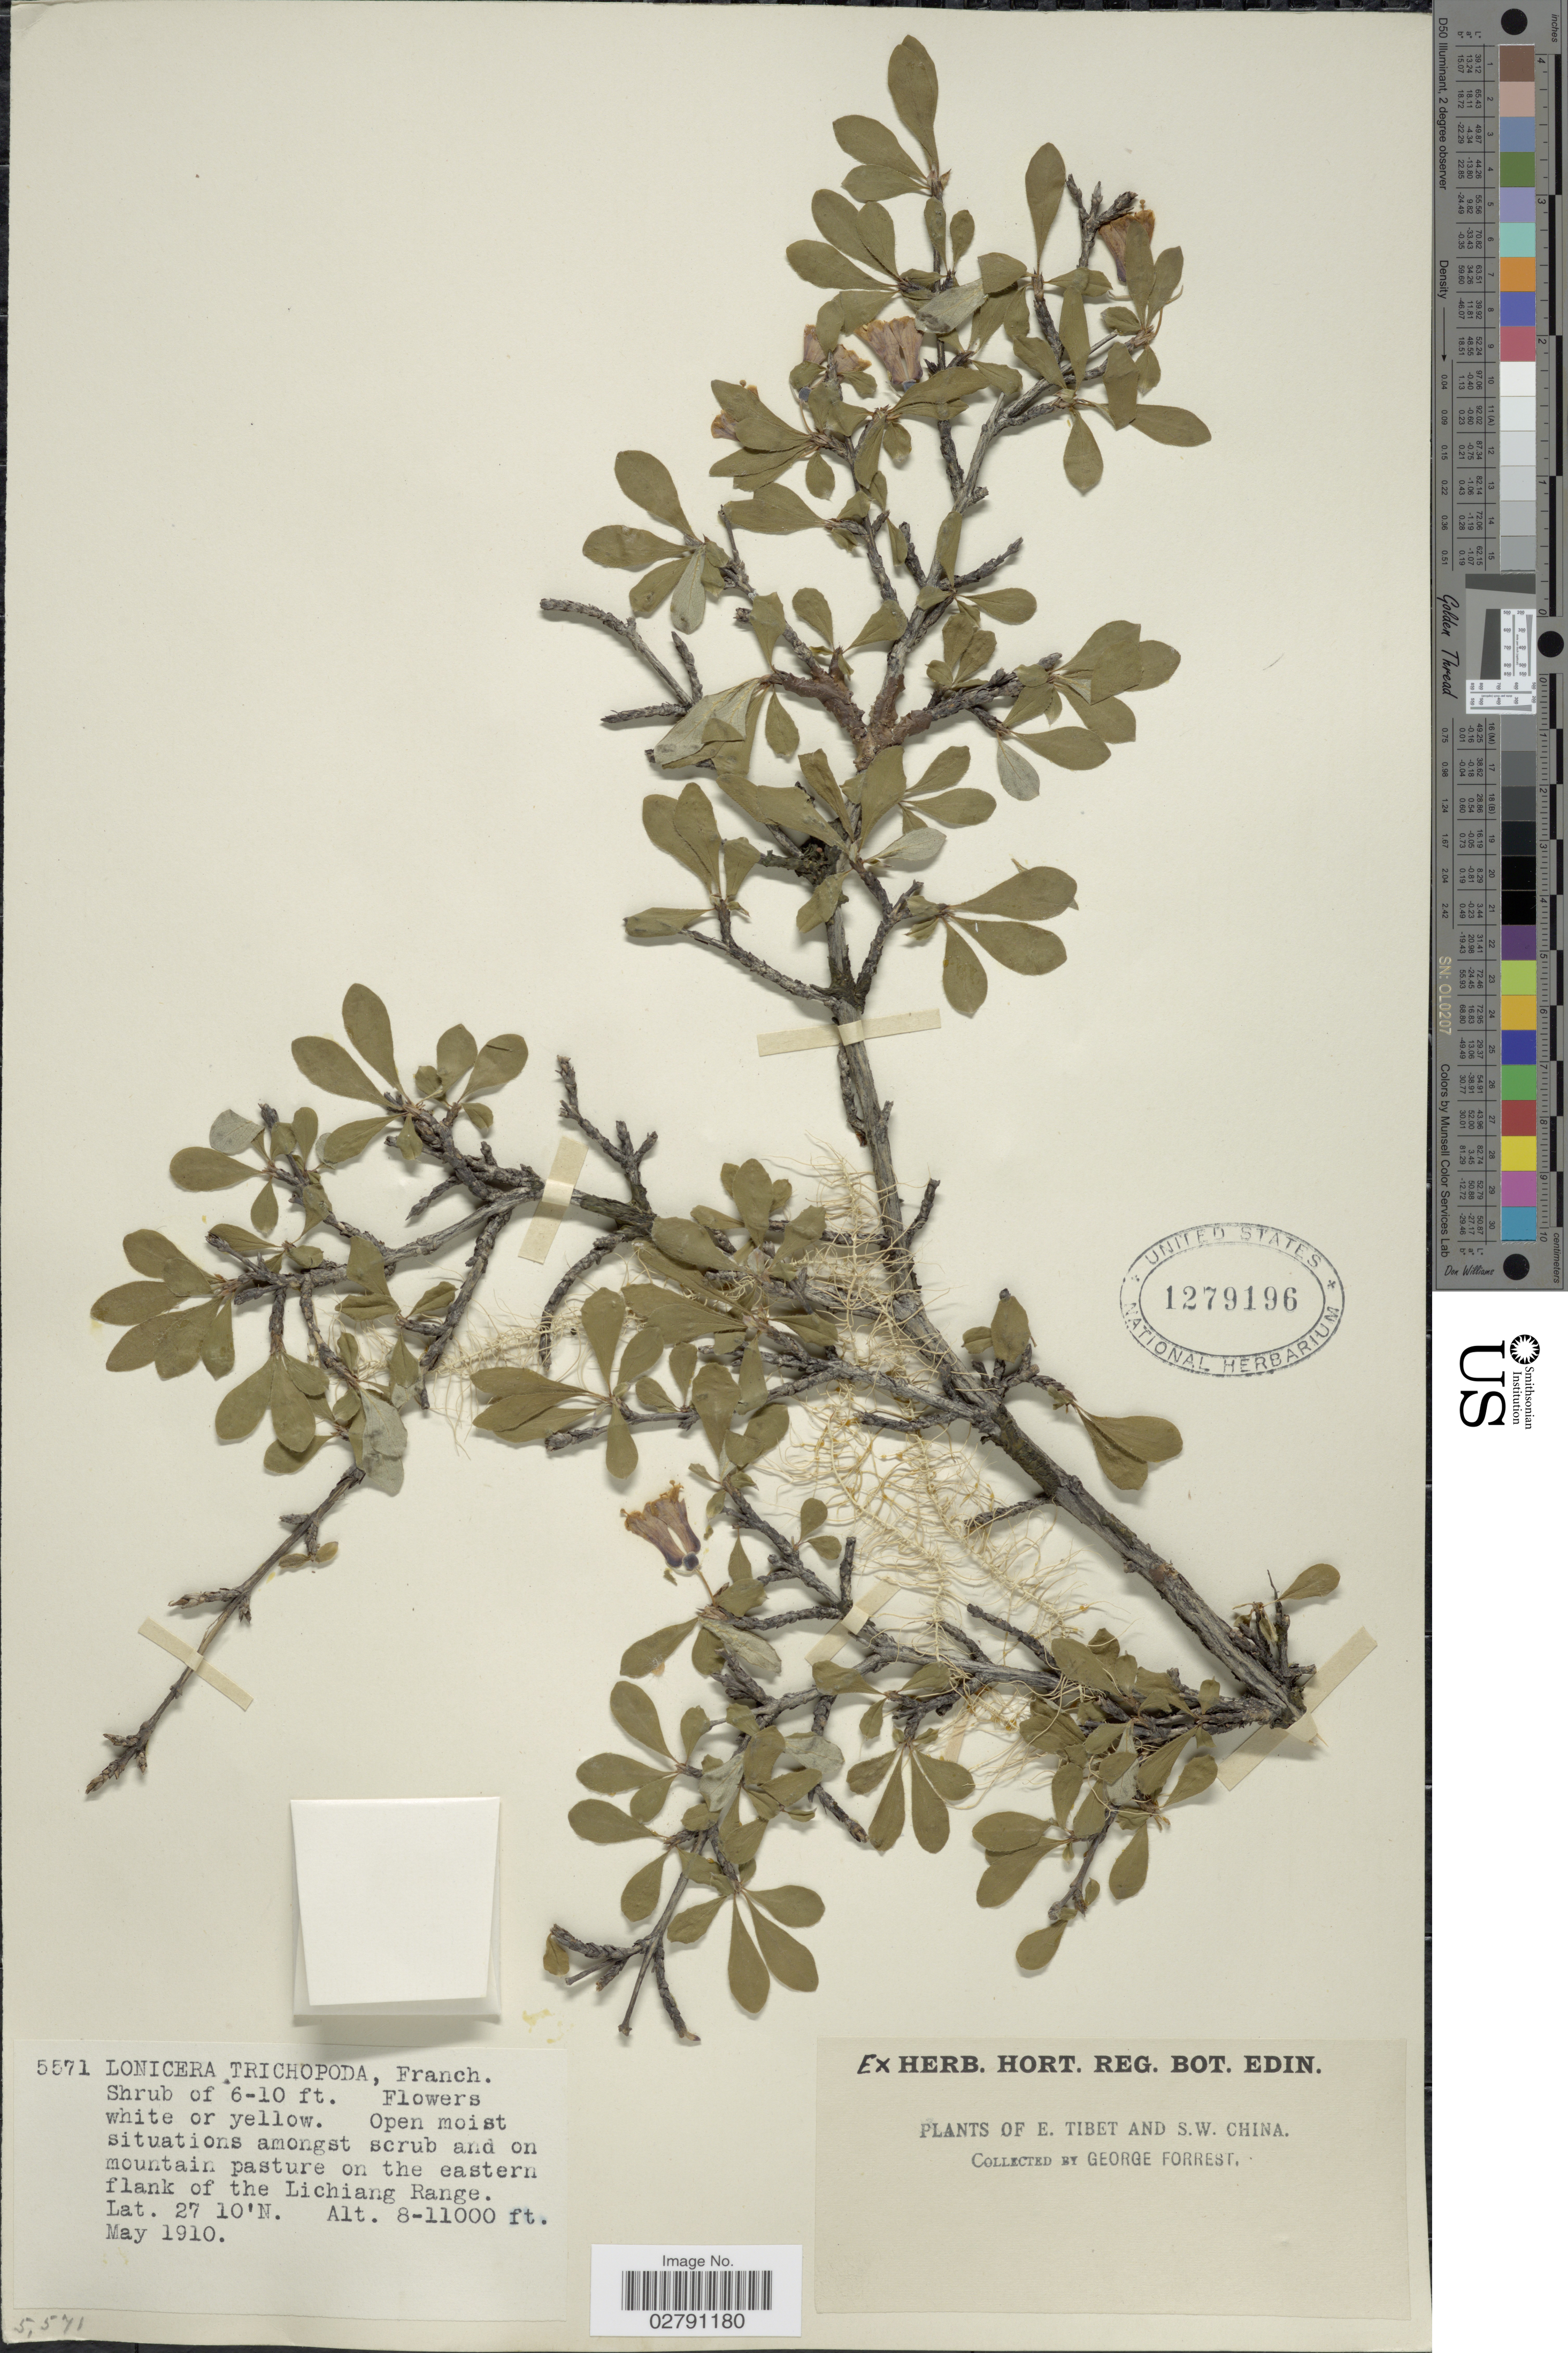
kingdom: Plantae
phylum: Tracheophyta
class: Magnoliopsida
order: Dipsacales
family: Caprifoliaceae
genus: Lonicera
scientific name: Lonicera trichopoda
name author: Franch.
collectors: G. Forrest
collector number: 5571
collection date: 1910-05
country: China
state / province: Xizang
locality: E. Tibet and S.W. China. Open moist situations amongst scrub and on mountain pasture on the eastern flank of the Lichiang Range.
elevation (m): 2438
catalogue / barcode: US 1279196